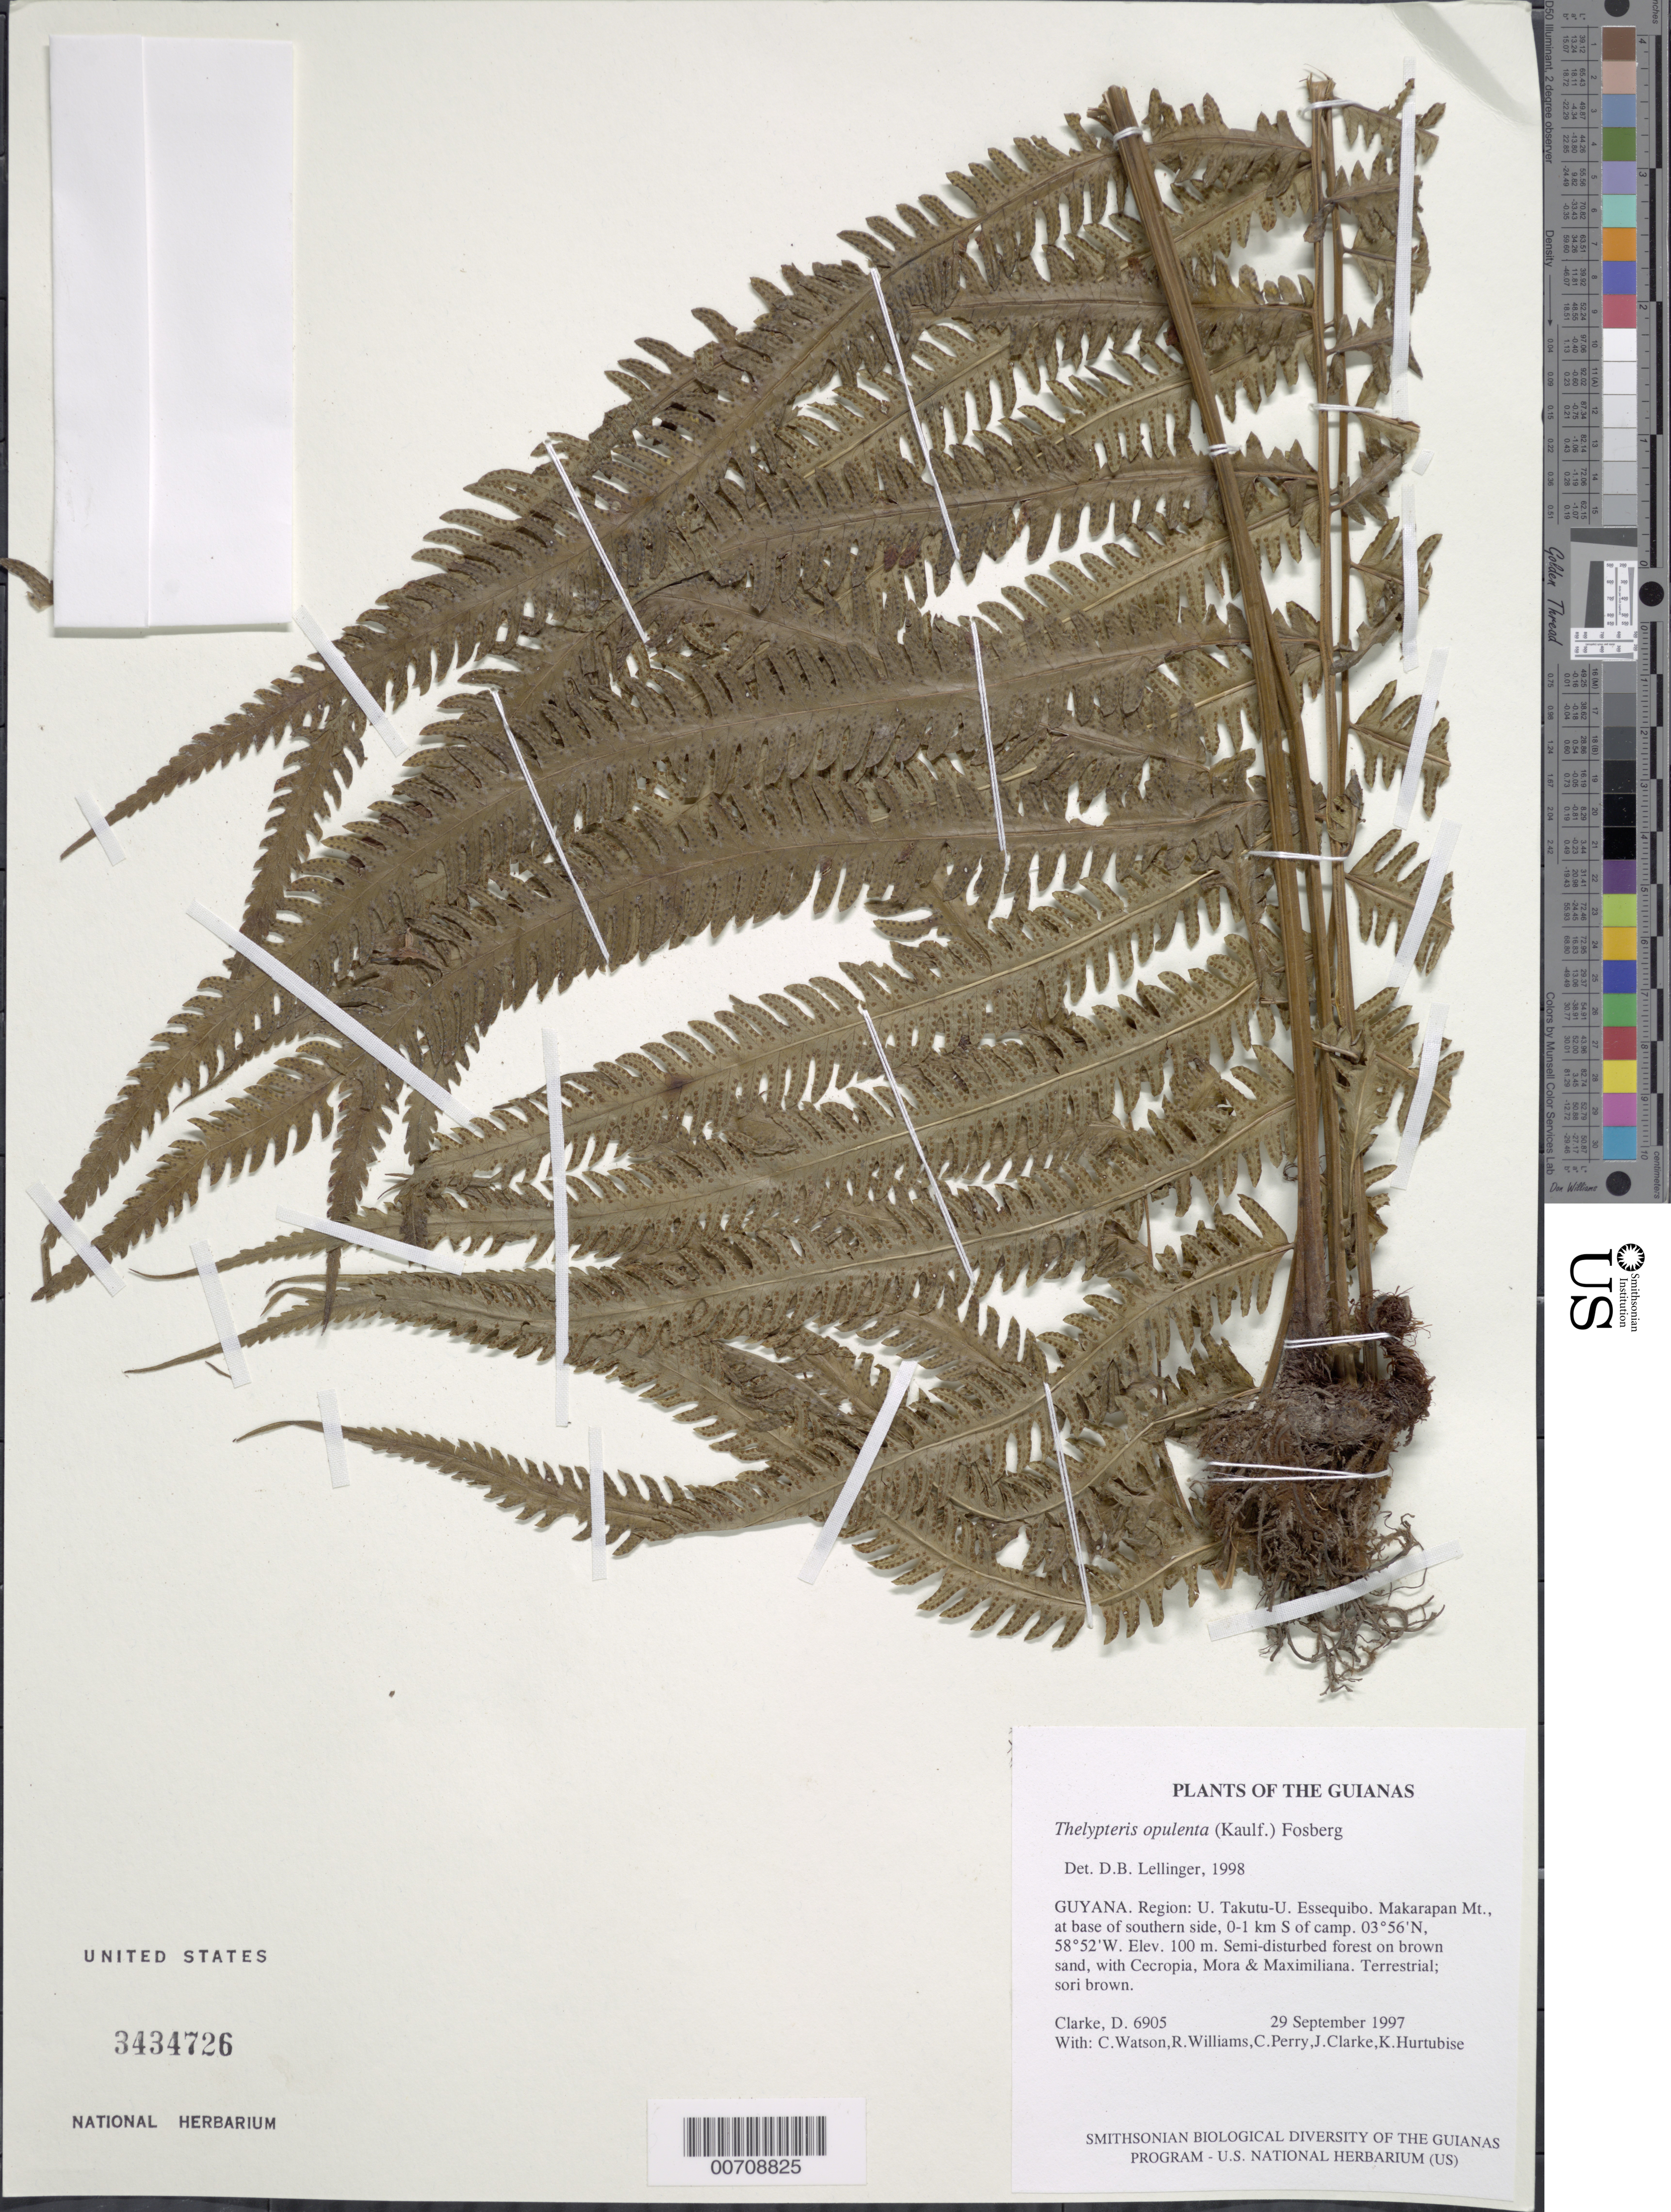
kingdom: Plantae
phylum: Tracheophyta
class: Polypodiopsida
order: Polypodiales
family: Thelypteridaceae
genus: Amphineuron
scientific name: Amphineuron opulentum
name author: (Kaulf.) Holttum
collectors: H. D. Clarke, C. Watson, R. Williams, C. Perry, J. Clarke & K. Hurtubise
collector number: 6905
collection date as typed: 29 September 1997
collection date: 1997-09-29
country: Guyana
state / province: U. Takutu-U. Essequibo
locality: Makarapan Mt., at base of southern side, 0-1 km S of camp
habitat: Semi-disturbed forest on brown sand, with Cecropia, Mora & Maximiliana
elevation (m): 100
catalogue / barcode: US 3434726